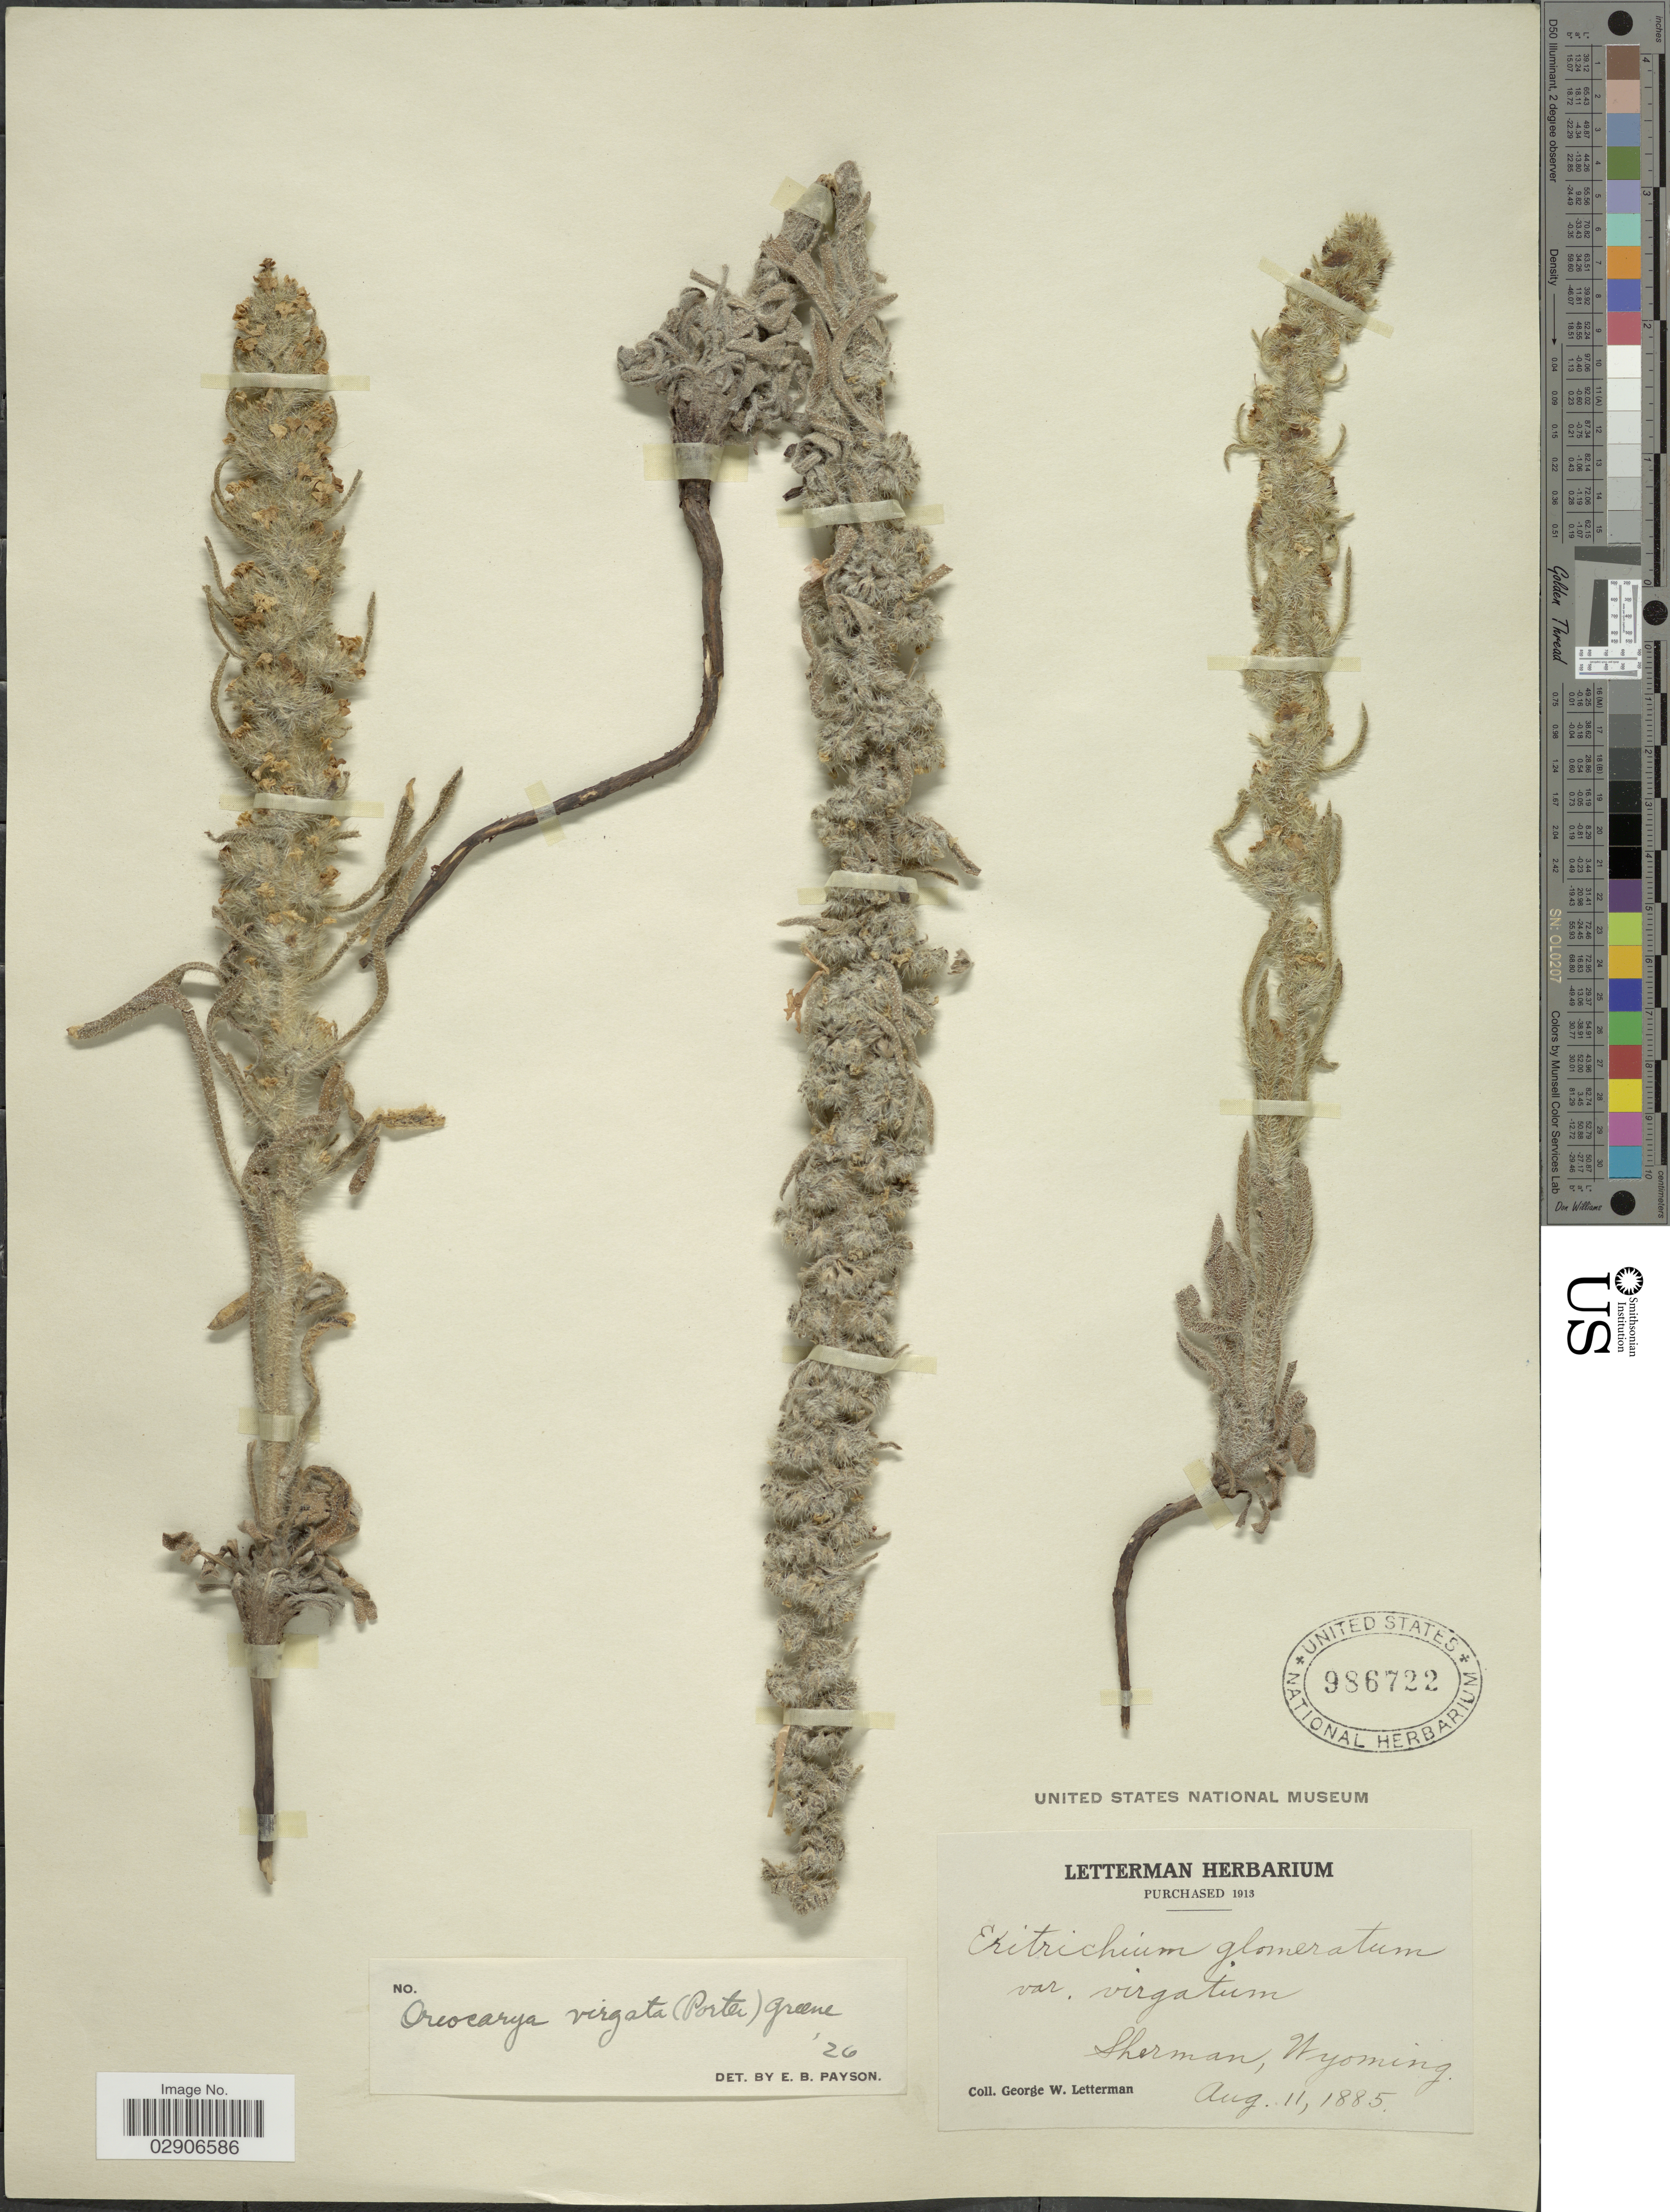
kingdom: Plantae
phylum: Tracheophyta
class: Magnoliopsida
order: Boraginales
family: Boraginaceae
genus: Oreocarya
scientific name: Oreocarya virgata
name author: (Porter) Greene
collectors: G. W. Letterman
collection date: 1885-08-11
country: United States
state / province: Wyoming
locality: Sherman, Wyoming.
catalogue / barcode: US 986722